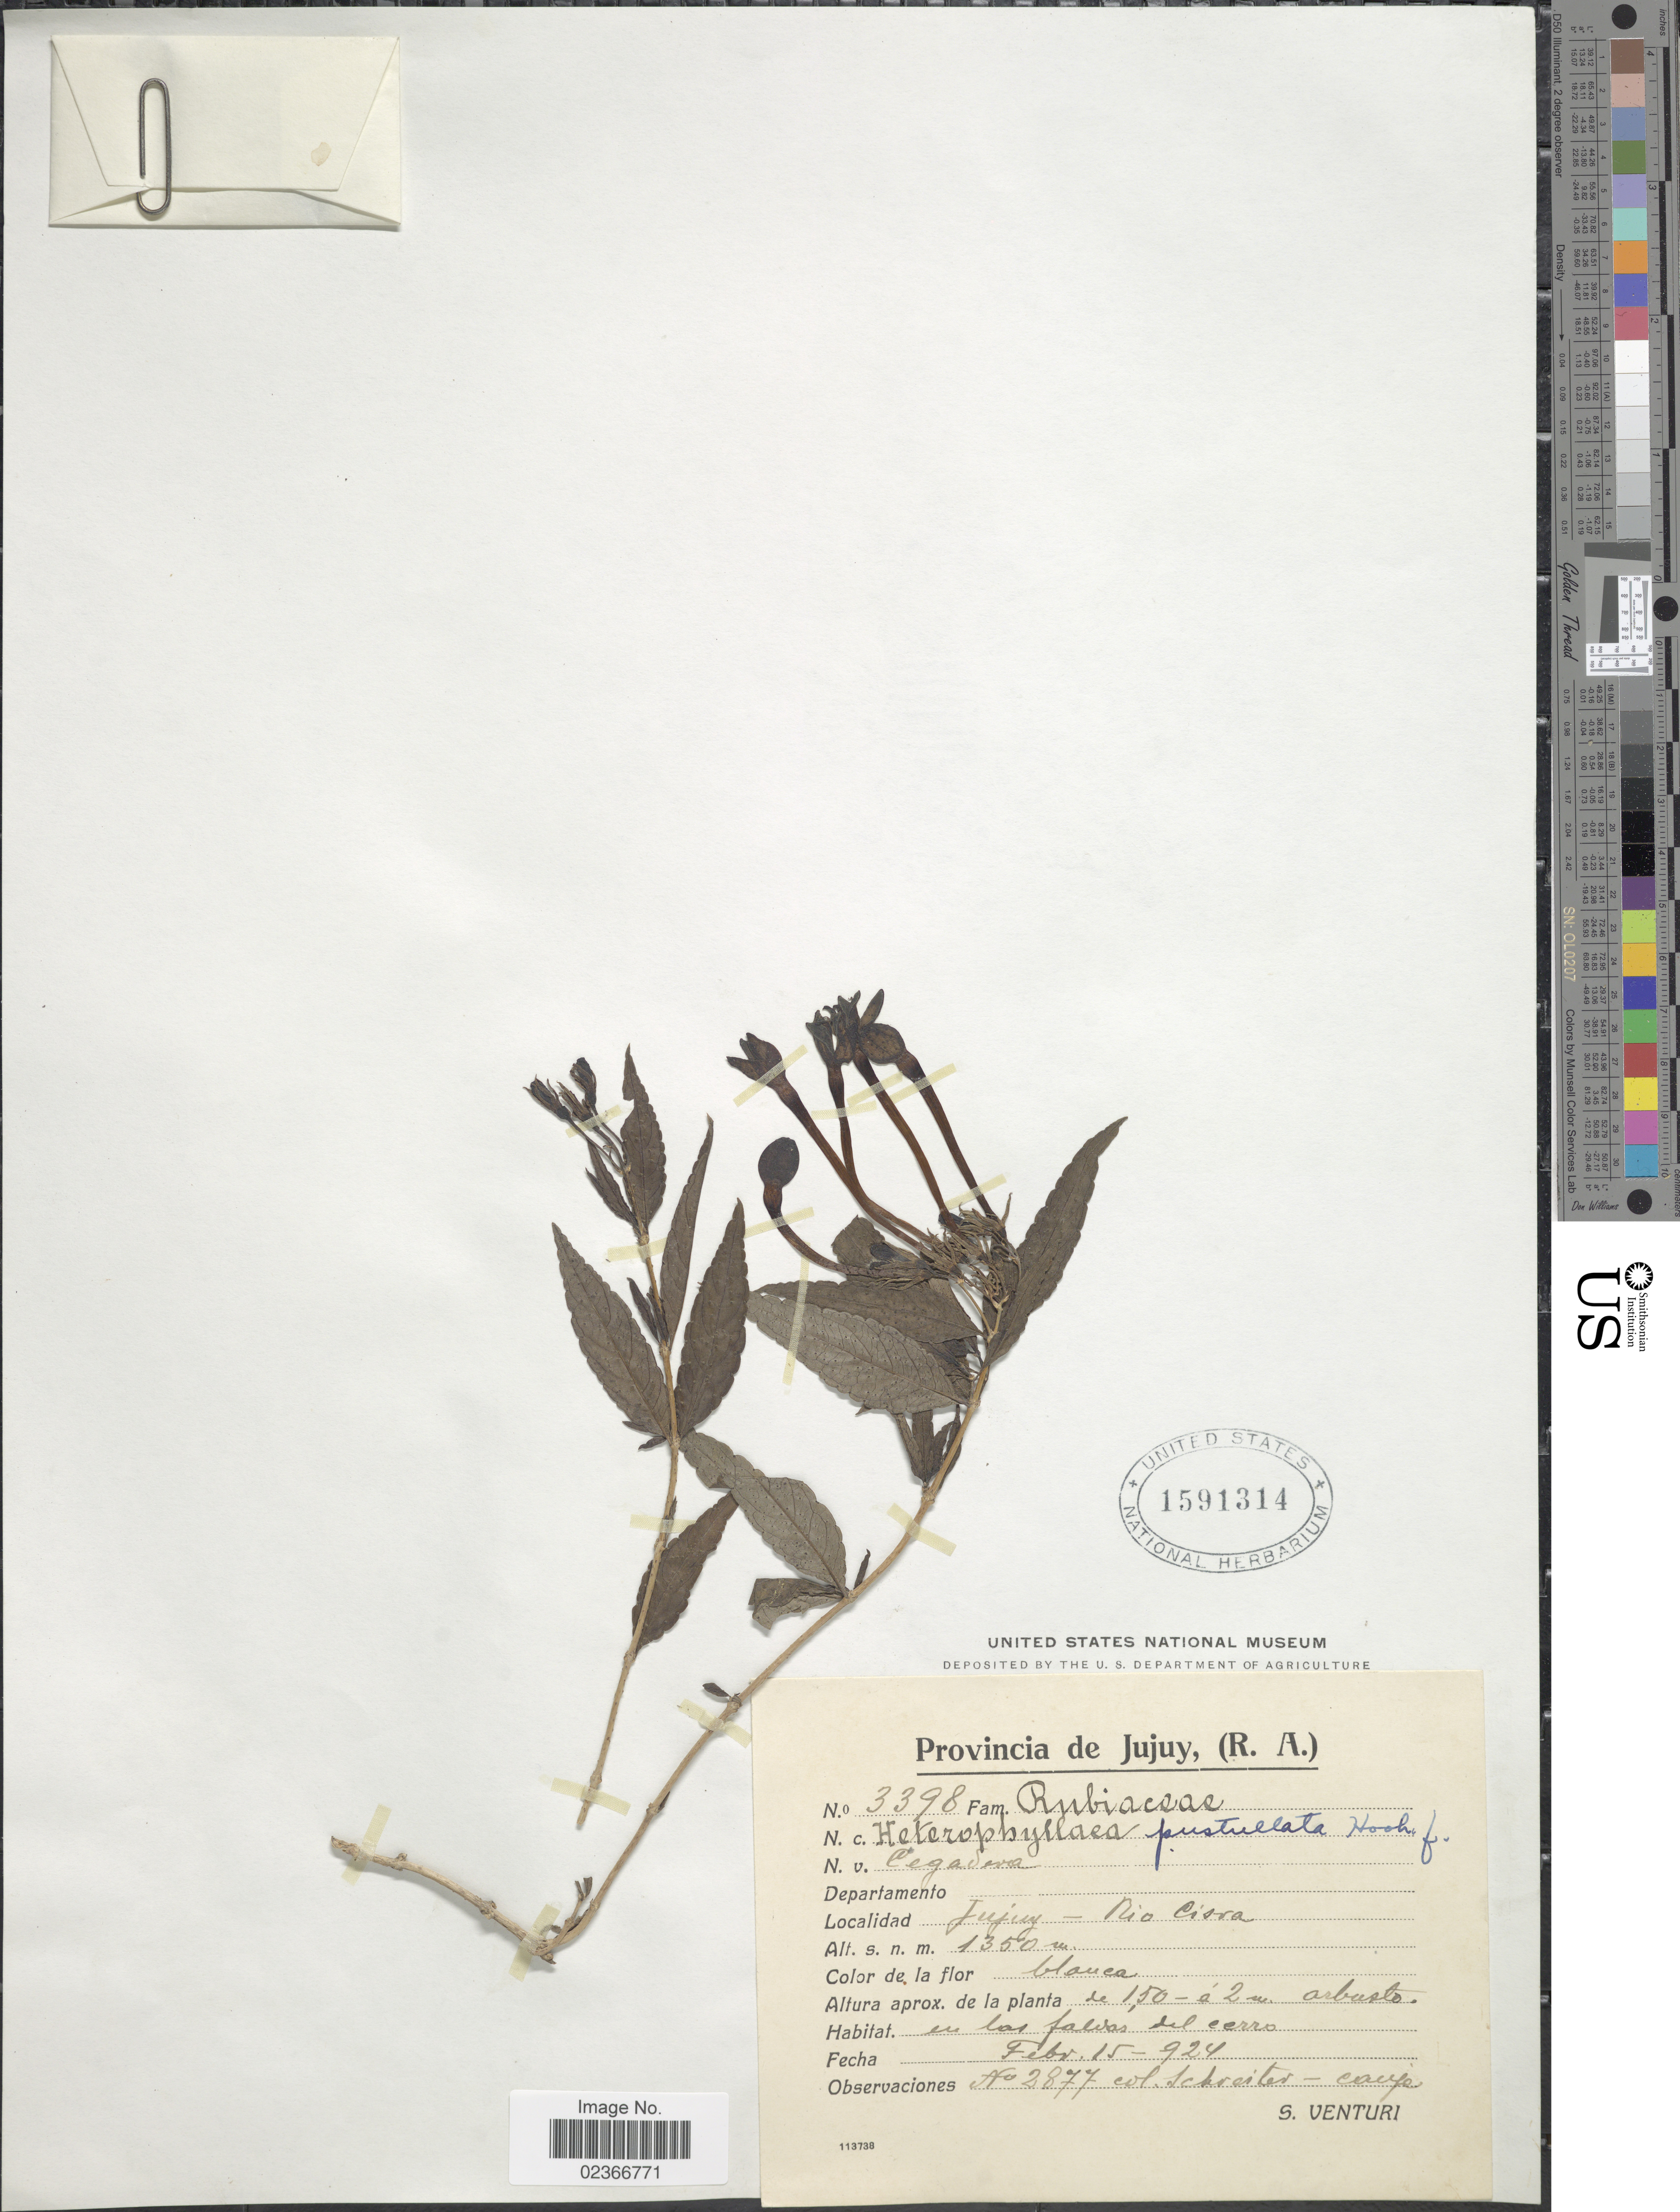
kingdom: Plantae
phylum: Tracheophyta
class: Magnoliopsida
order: Gentianales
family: Rubiaceae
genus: Heterophyllaea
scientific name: Heterophyllaea pustulata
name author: Hook. f.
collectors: S. Venturi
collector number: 3398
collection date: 1924-02-15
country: Argentina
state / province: Jujuy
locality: Provincia de Jujuy, (R. A.), Jujuy - Rio Cisra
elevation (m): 1350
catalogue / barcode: US 1591314